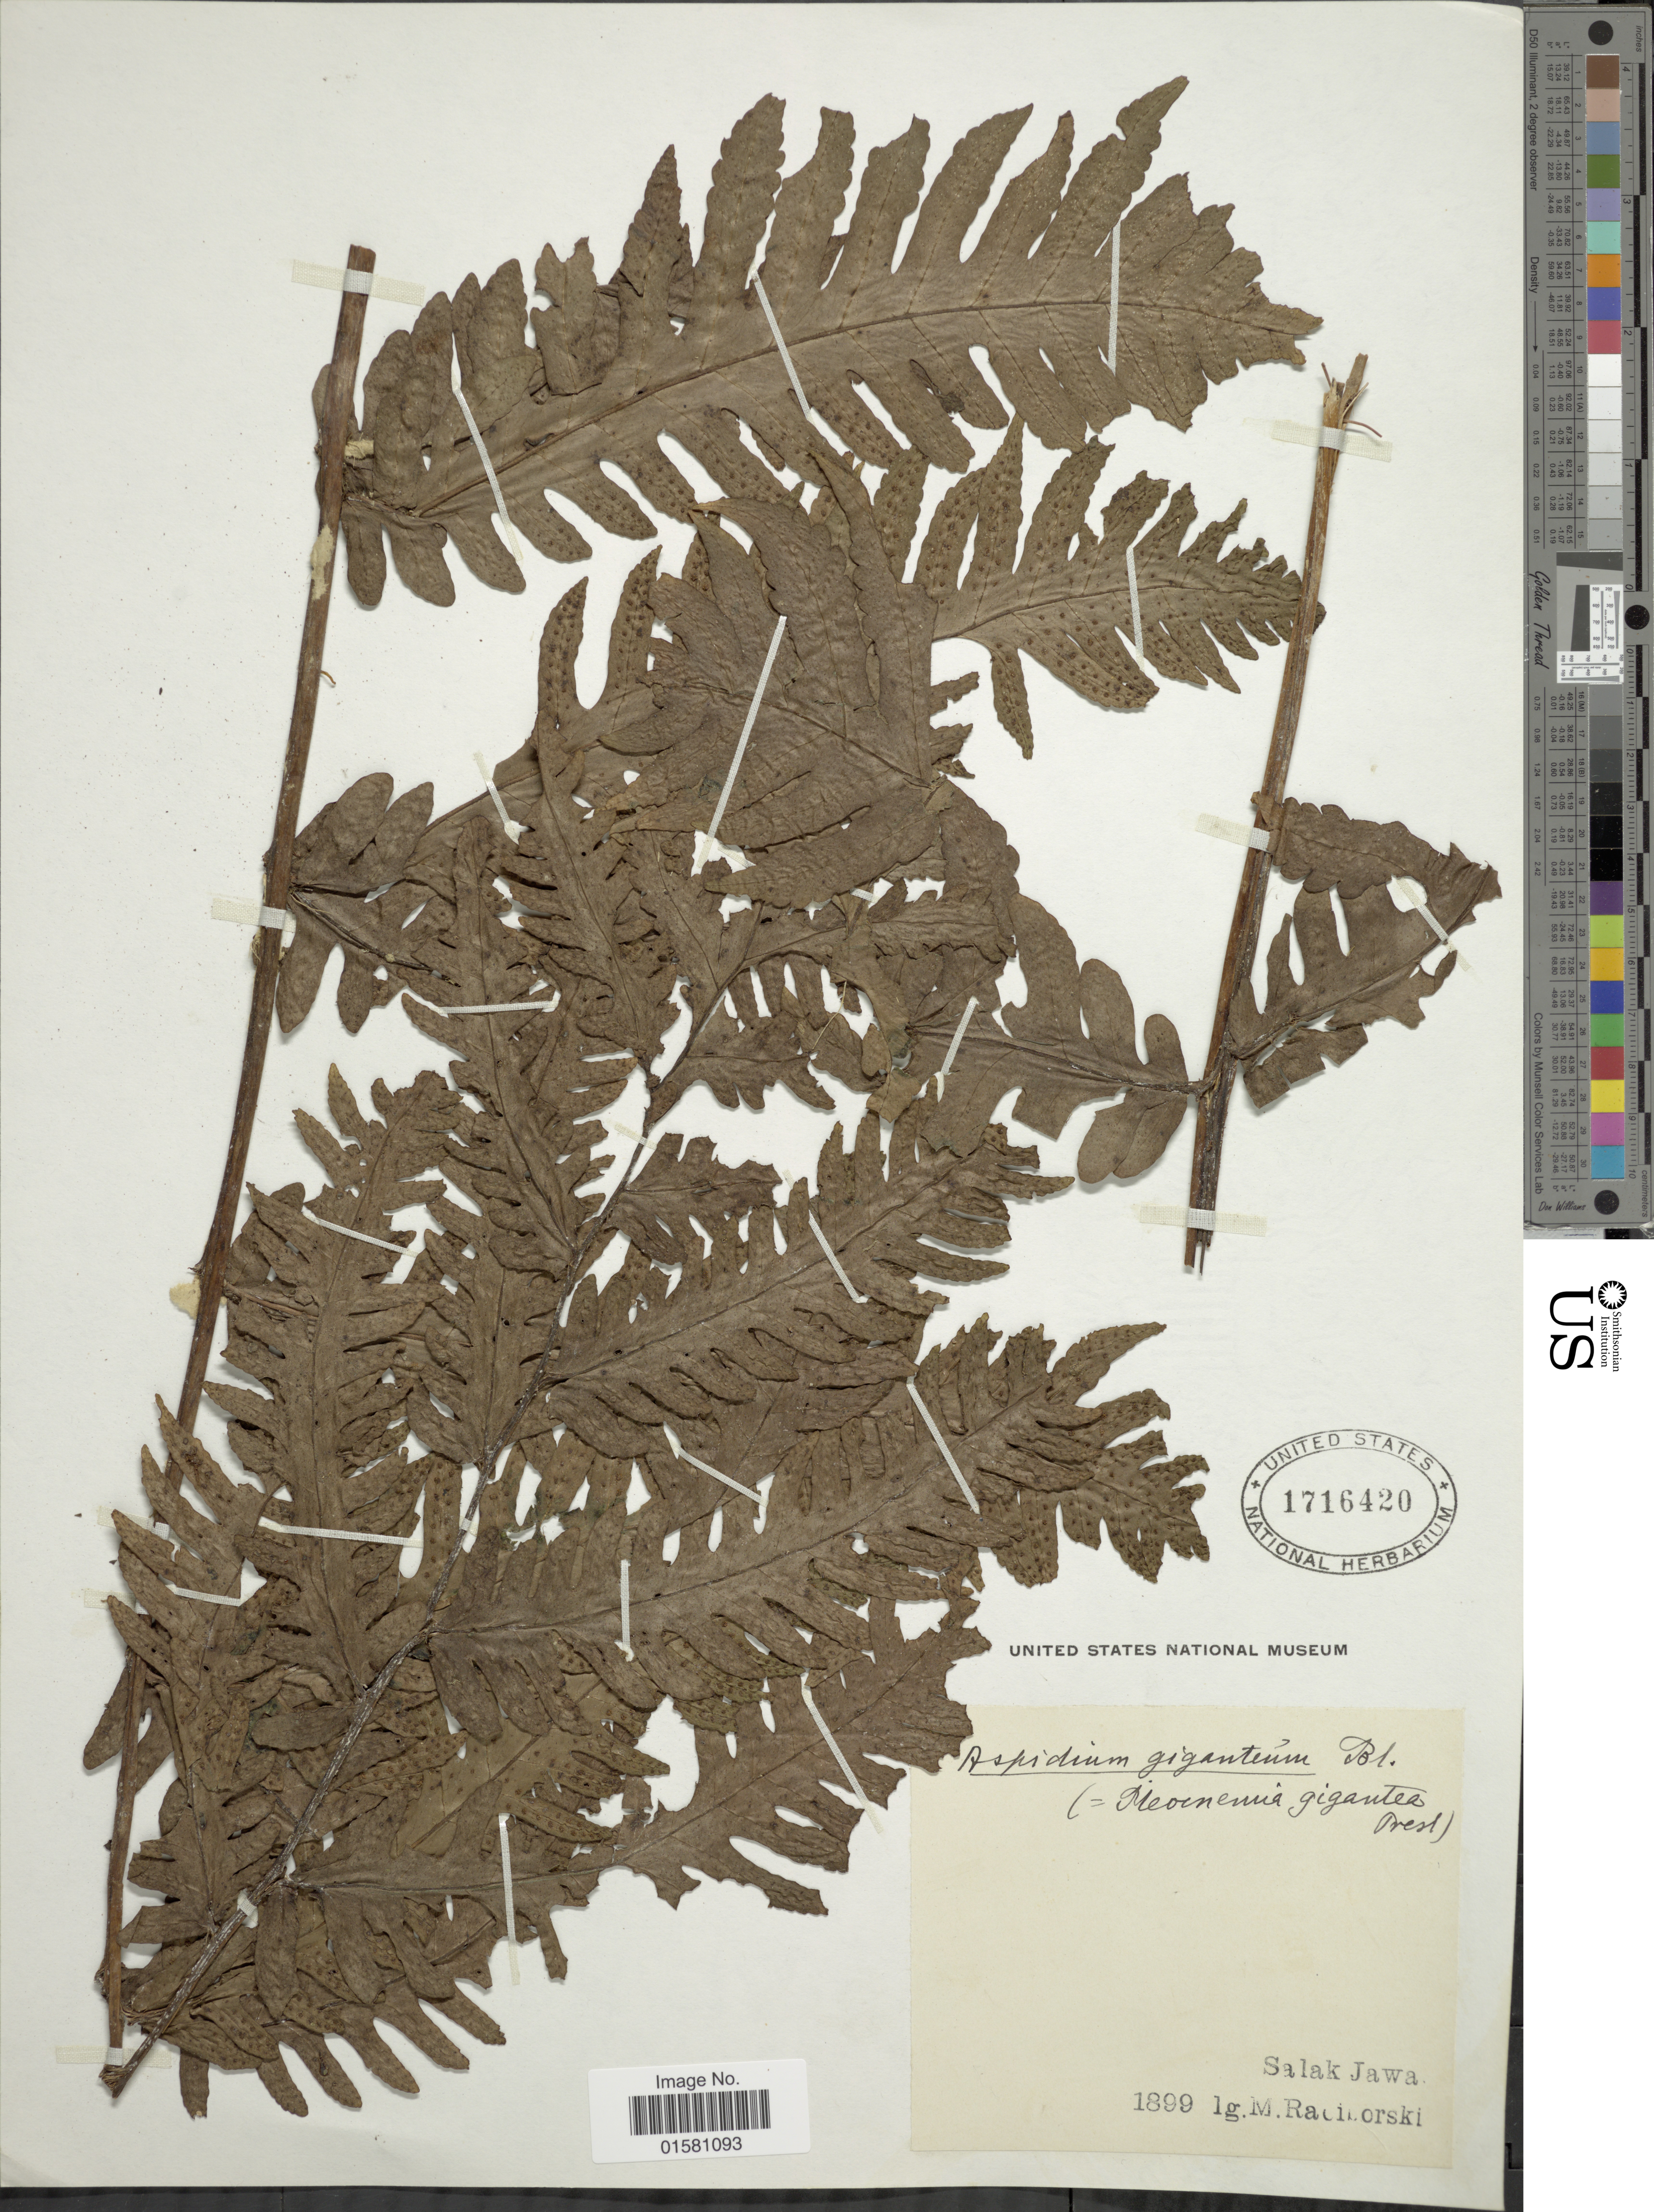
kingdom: Plantae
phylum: Tracheophyta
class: Polypodiopsida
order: Polypodiales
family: Tectariaceae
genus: Tectaria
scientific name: Tectaria gigantea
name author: (Bedd.) Copel.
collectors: M. Raciborski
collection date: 1899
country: Indonesia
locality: Salak Jawa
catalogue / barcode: US 1716420